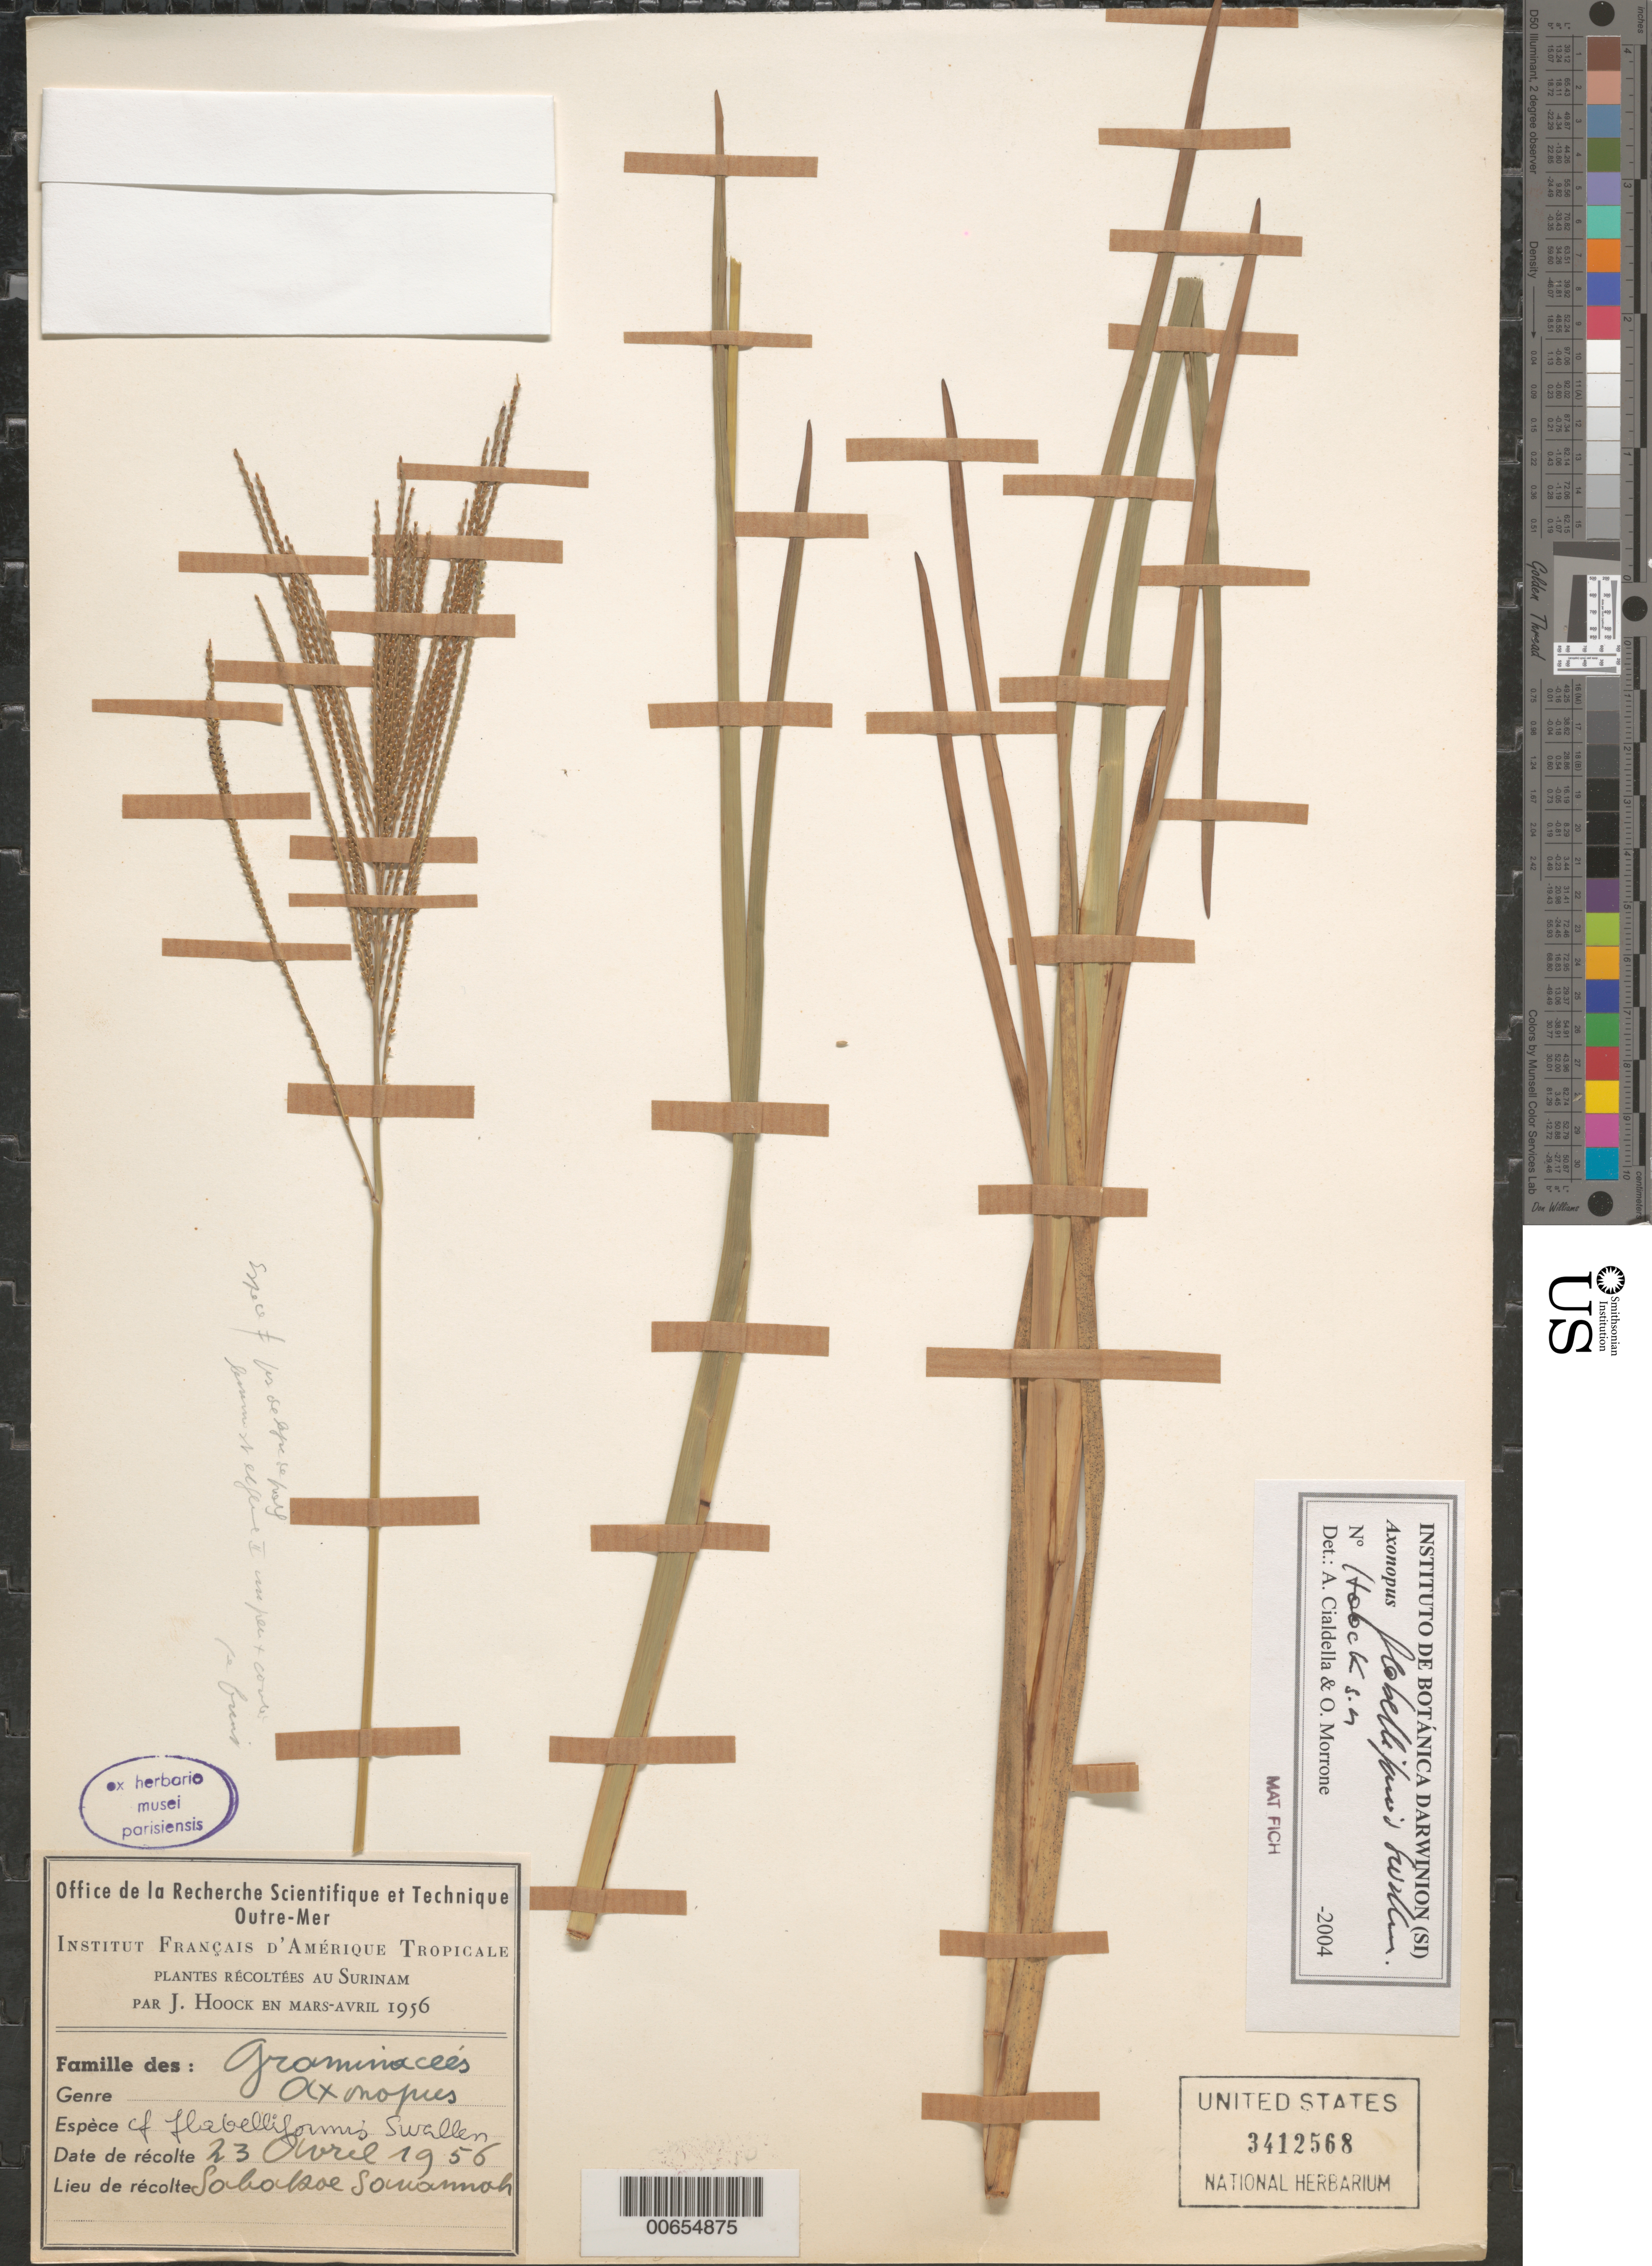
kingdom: Plantae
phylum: Tracheophyta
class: Liliopsida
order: Poales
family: Poaceae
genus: Axonopus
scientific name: Axonopus flabelliformis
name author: Swallen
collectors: J. Hoock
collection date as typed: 23-Apr-56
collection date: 1956-04-23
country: Suriname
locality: Sabakoe Savanna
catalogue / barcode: US 3412568